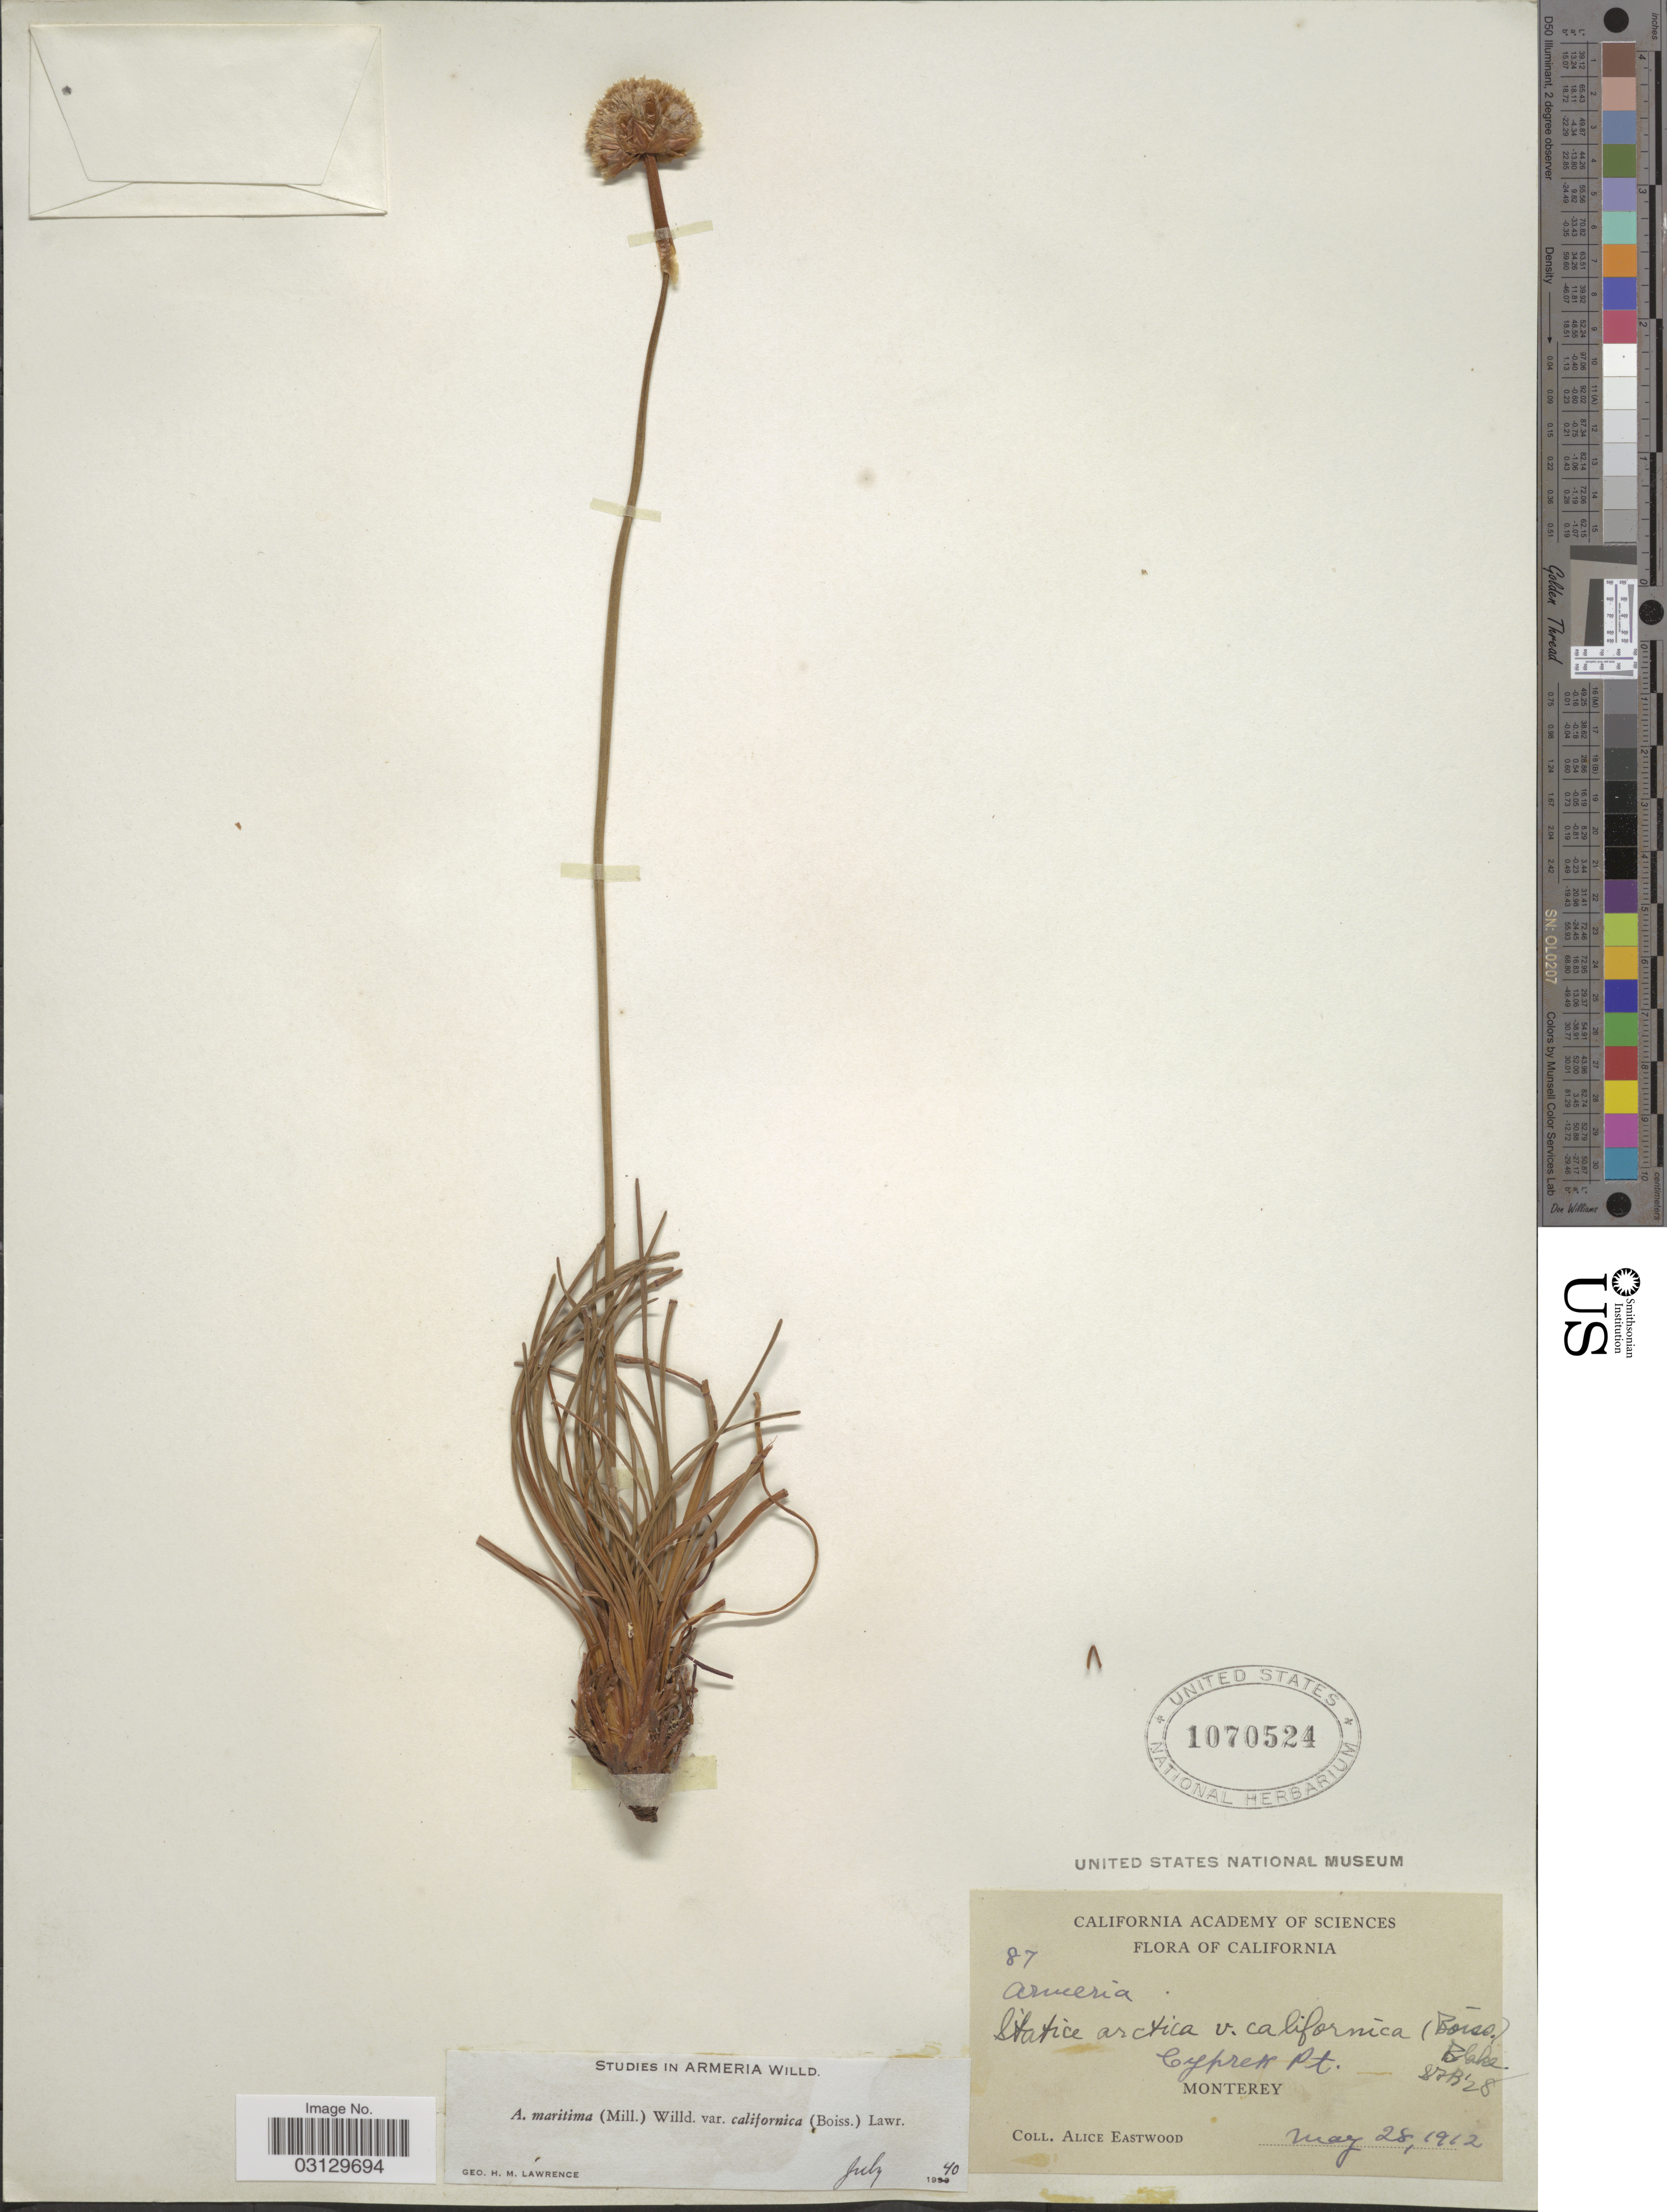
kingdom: Plantae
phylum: Tracheophyta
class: Magnoliopsida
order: Caryophyllales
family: Plumbaginaceae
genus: Armeria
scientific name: Armeria maritima subsp. californica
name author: (Boiss.) A.E. Porsild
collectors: A. Eastwood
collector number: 87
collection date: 1912-05-28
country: United States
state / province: California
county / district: Monterey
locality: Cypress Pt. Monterey.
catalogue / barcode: US 1070524